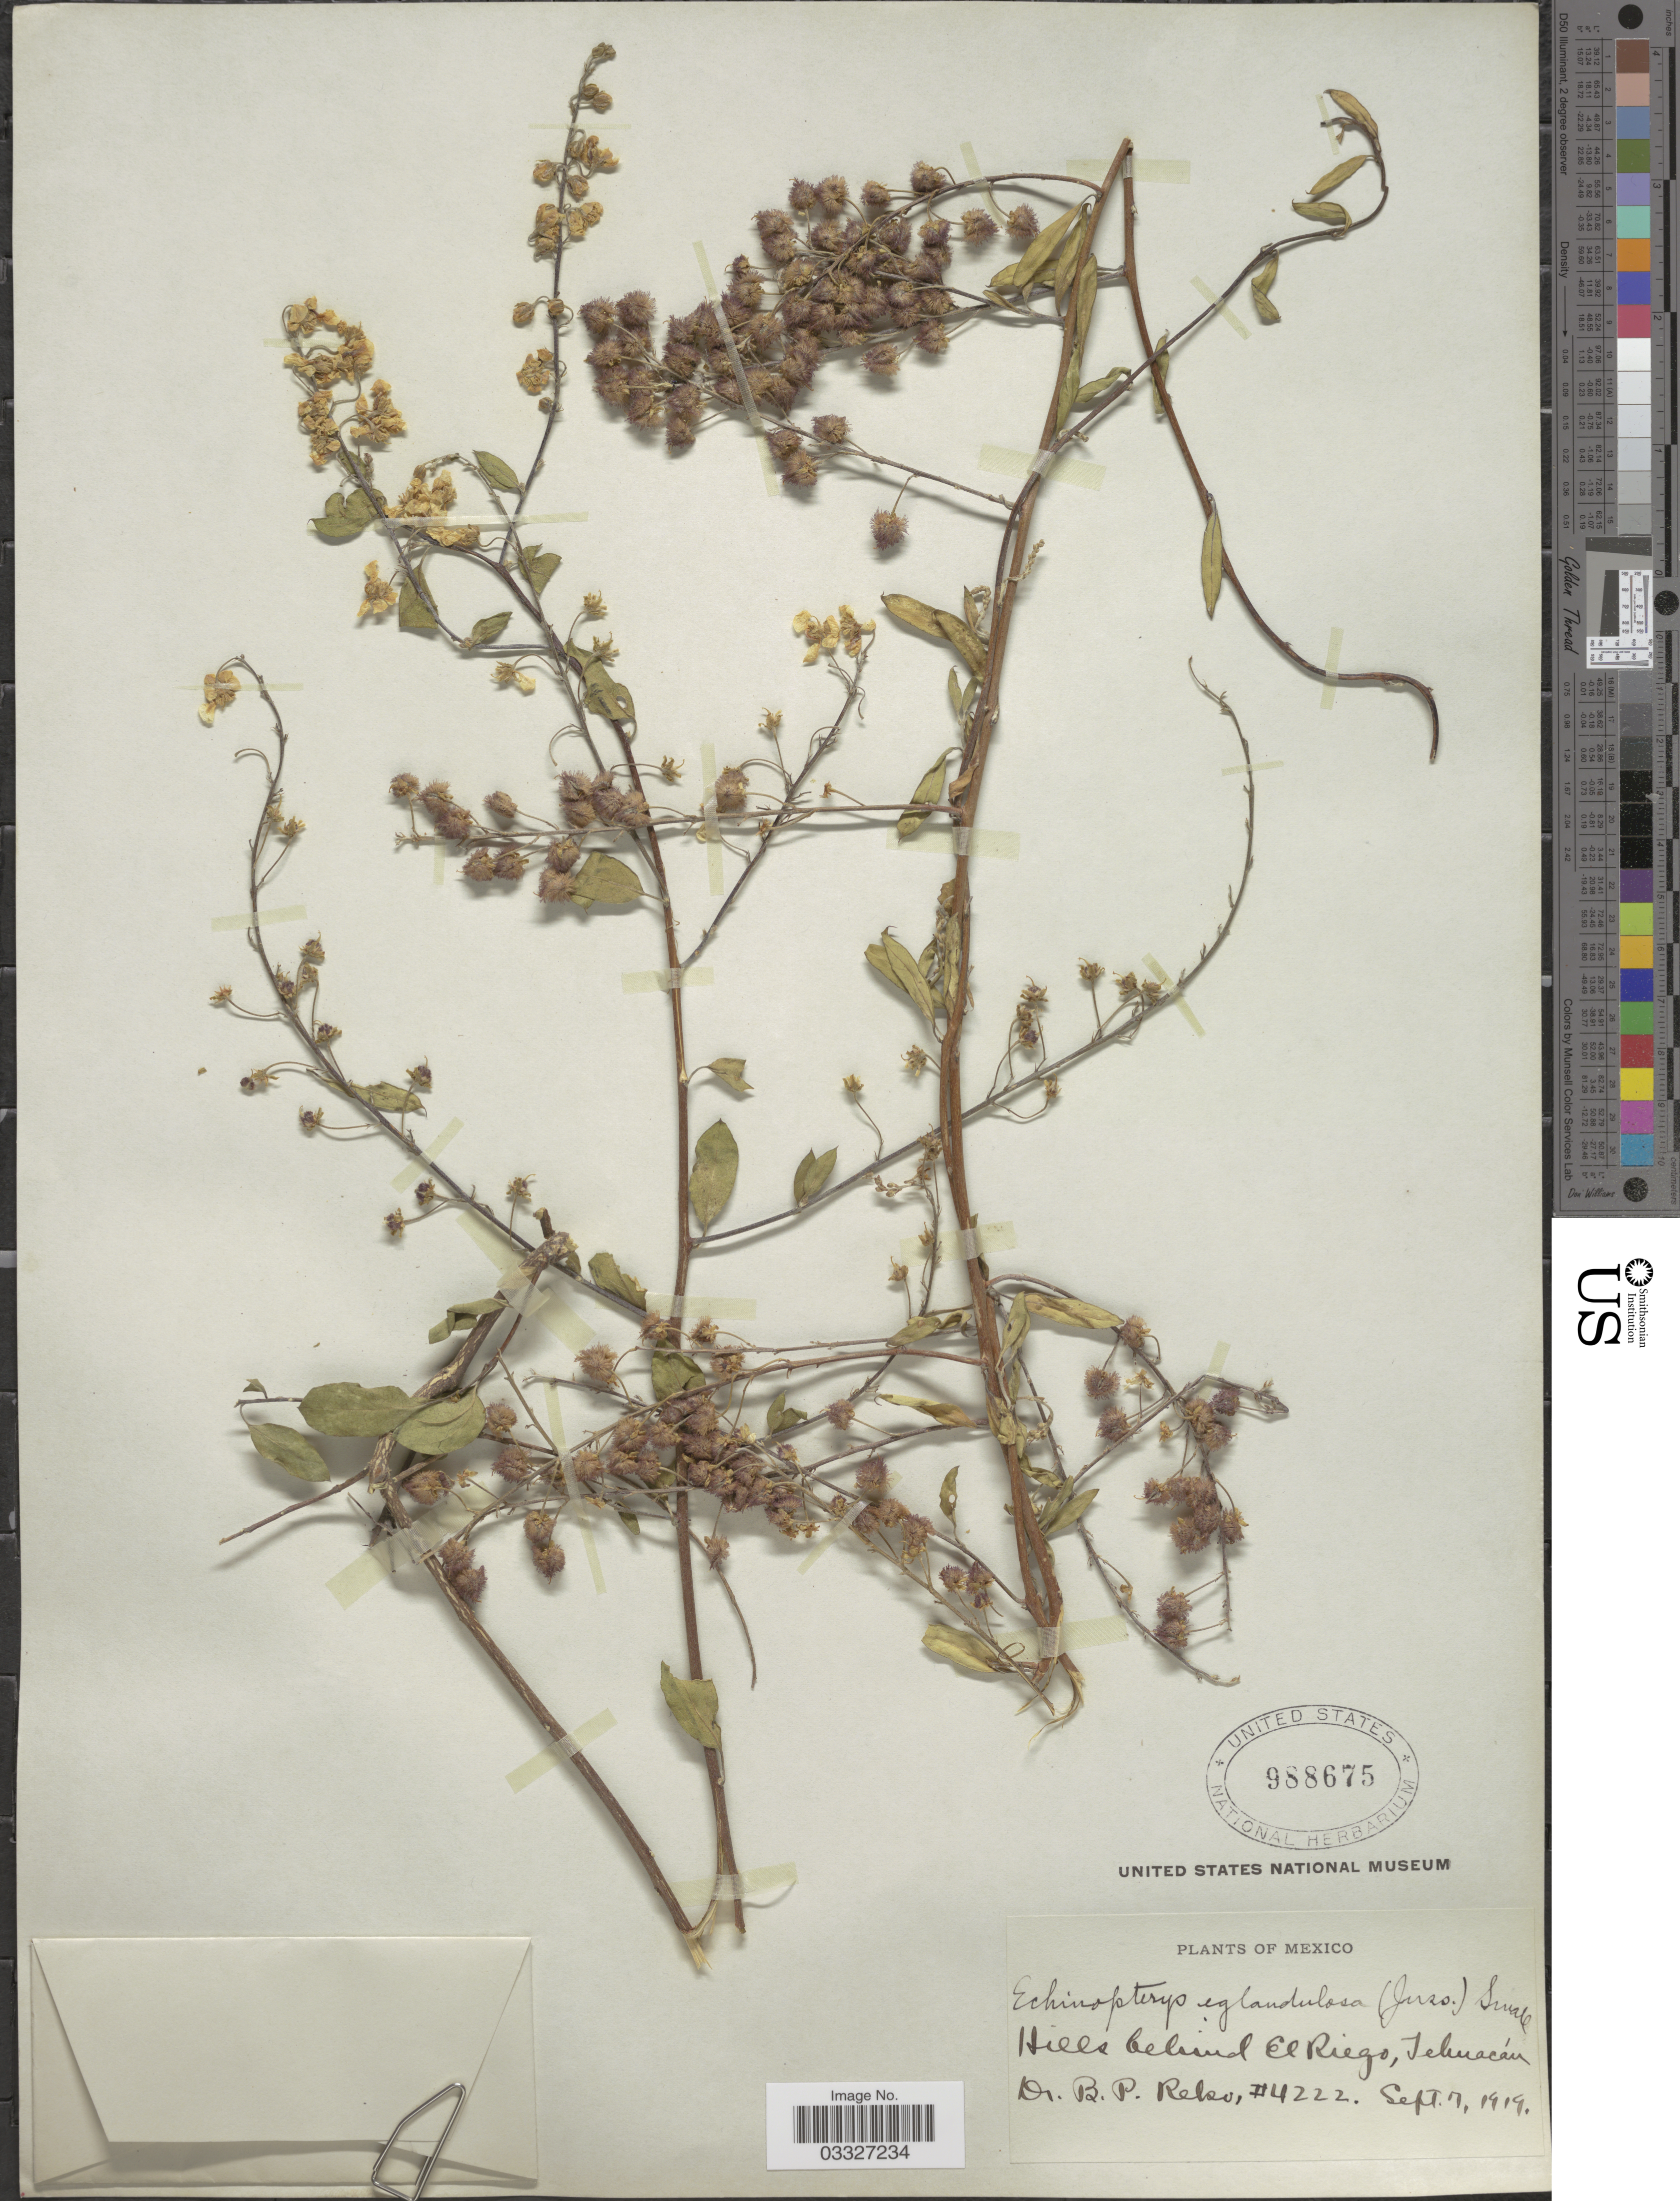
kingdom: Plantae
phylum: Tracheophyta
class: Magnoliopsida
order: Malpighiales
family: Malpighiaceae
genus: Echinopterys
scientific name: Echinopterys eglandulosa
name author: (A. Juss.) Small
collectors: B. P. Reko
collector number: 4222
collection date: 1919-09-07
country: Mexico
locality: Hills behind El Riego, Tehuacán.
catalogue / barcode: US 988675